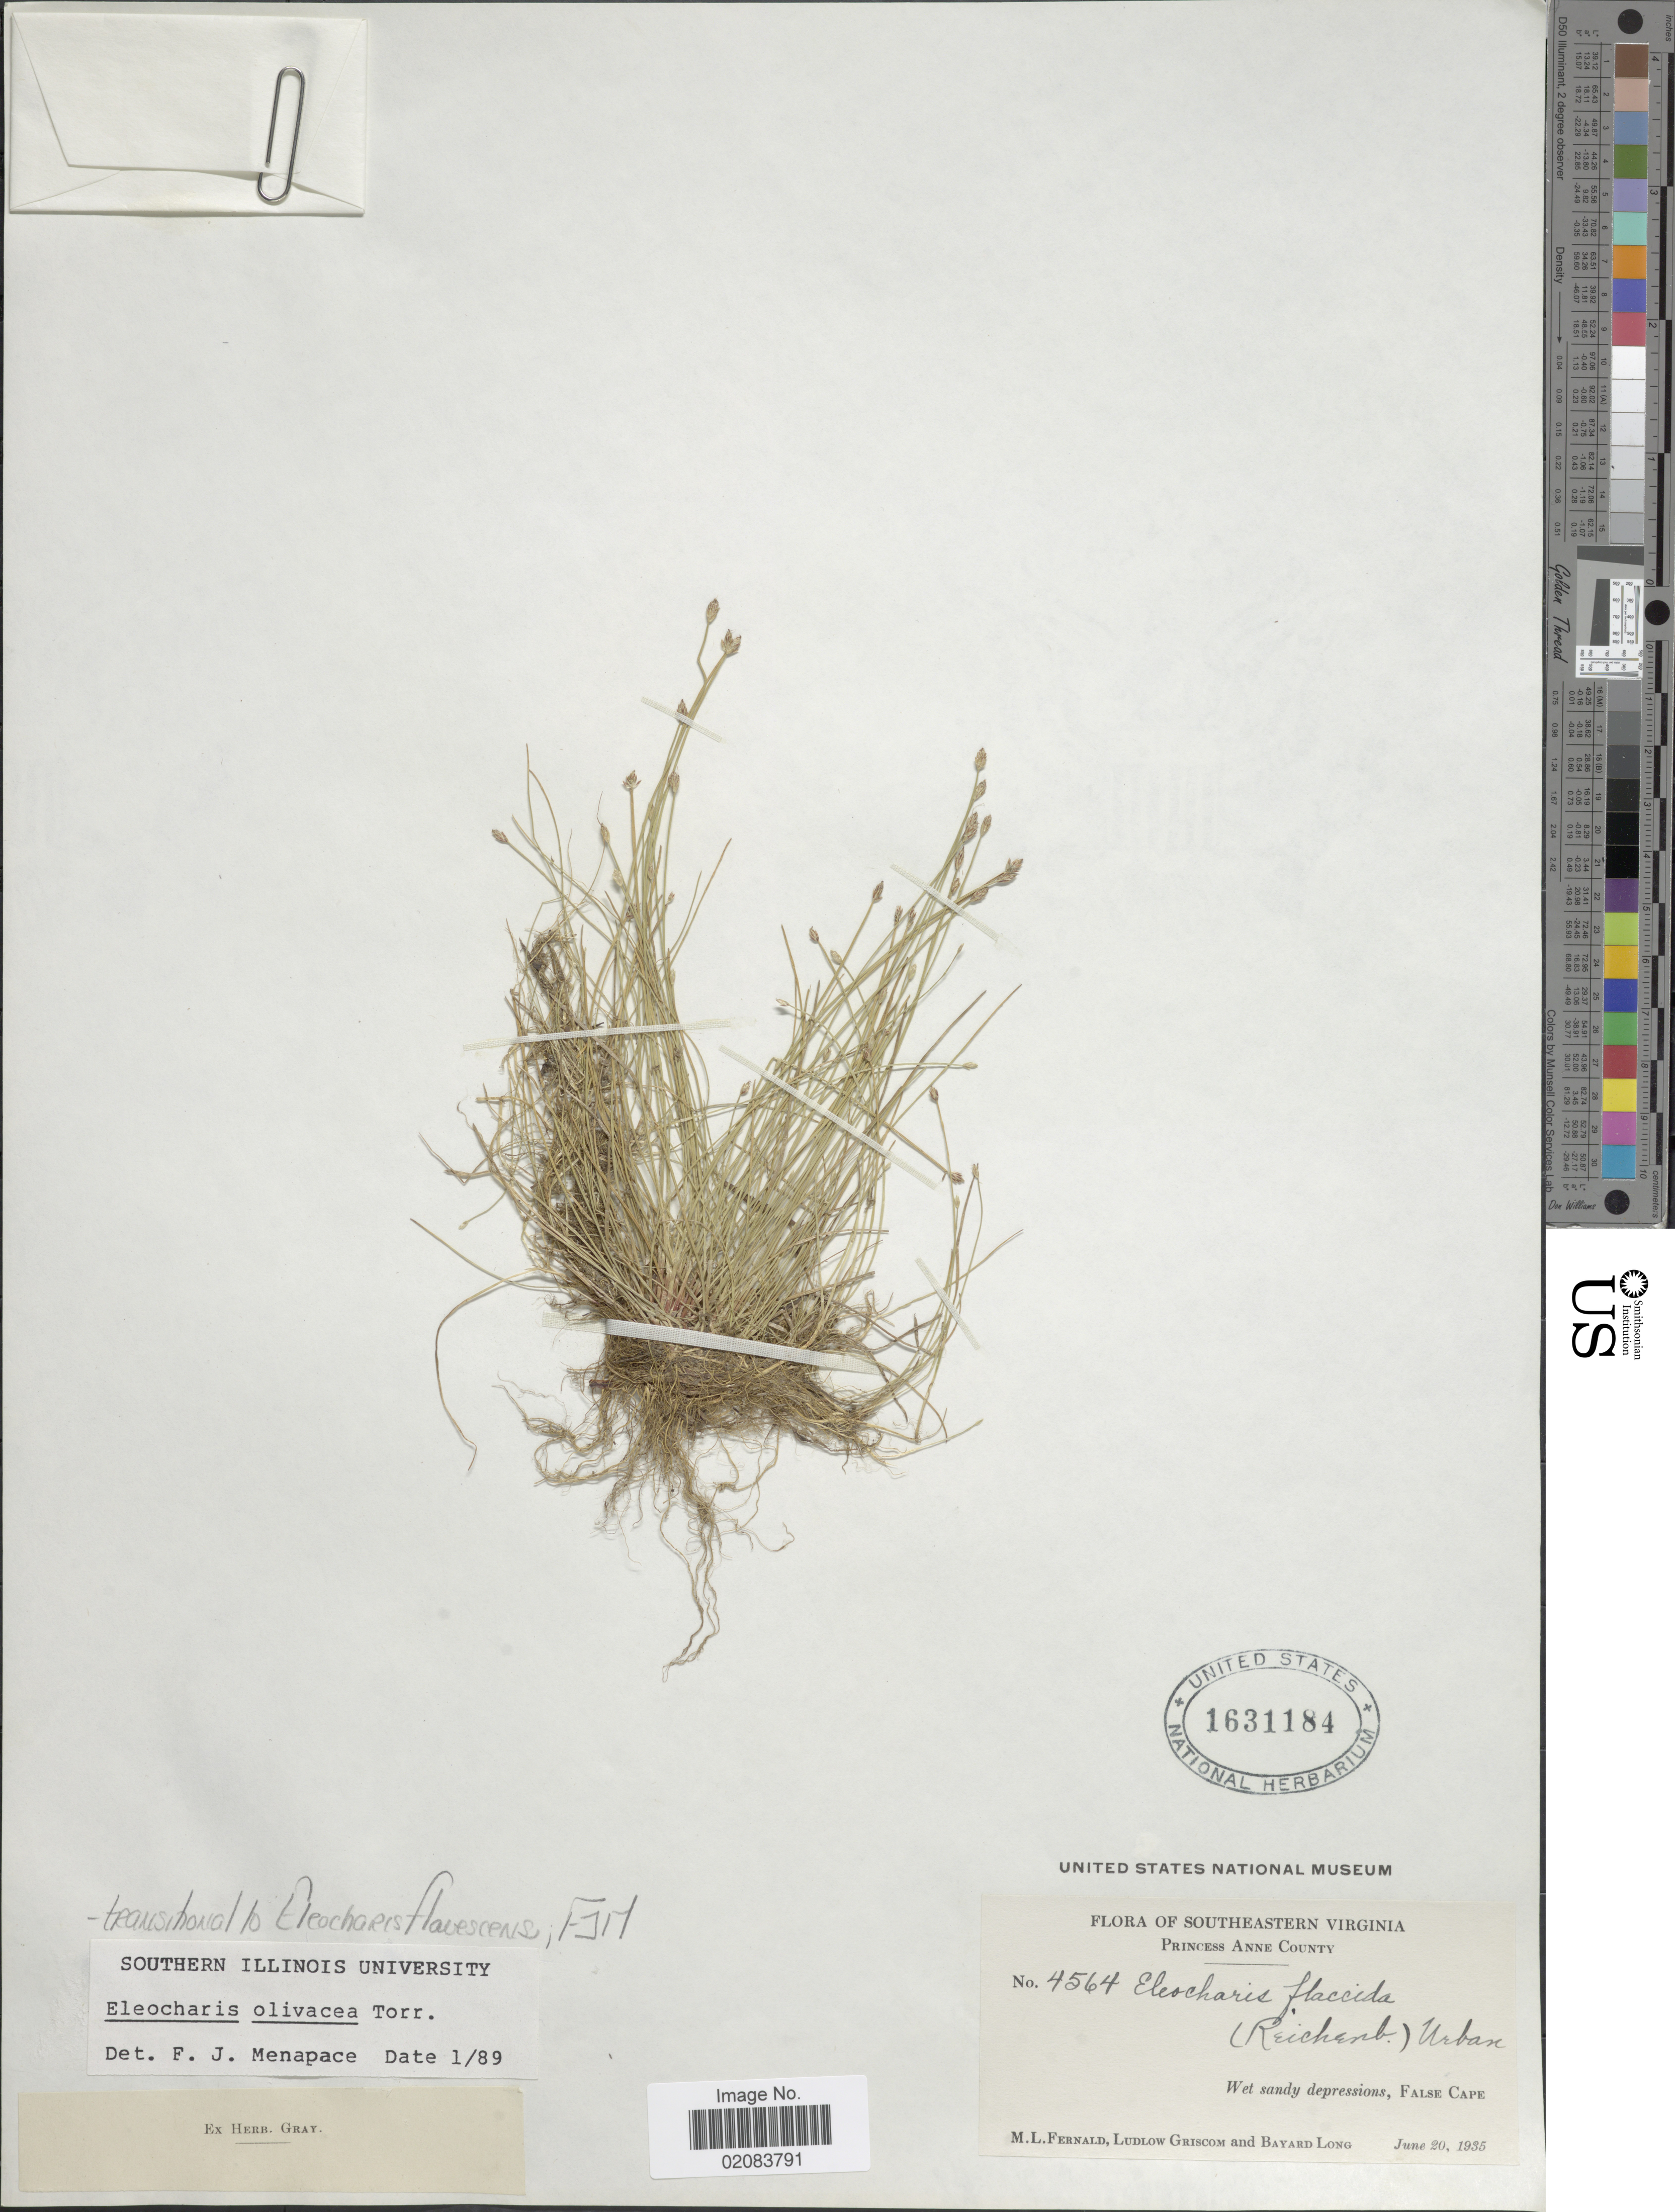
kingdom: Plantae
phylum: Tracheophyta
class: Liliopsida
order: Poales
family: Cyperaceae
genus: Eleocharis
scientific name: Eleocharis olivacea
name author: Torr.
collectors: M. L. Fernald, L. Griscom & B. Long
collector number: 4564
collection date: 1935-06-20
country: United States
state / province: Virginia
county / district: City of Virginia Beach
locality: Southeastern Virginia. Princess Anne County. False Cape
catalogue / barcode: US 1631184